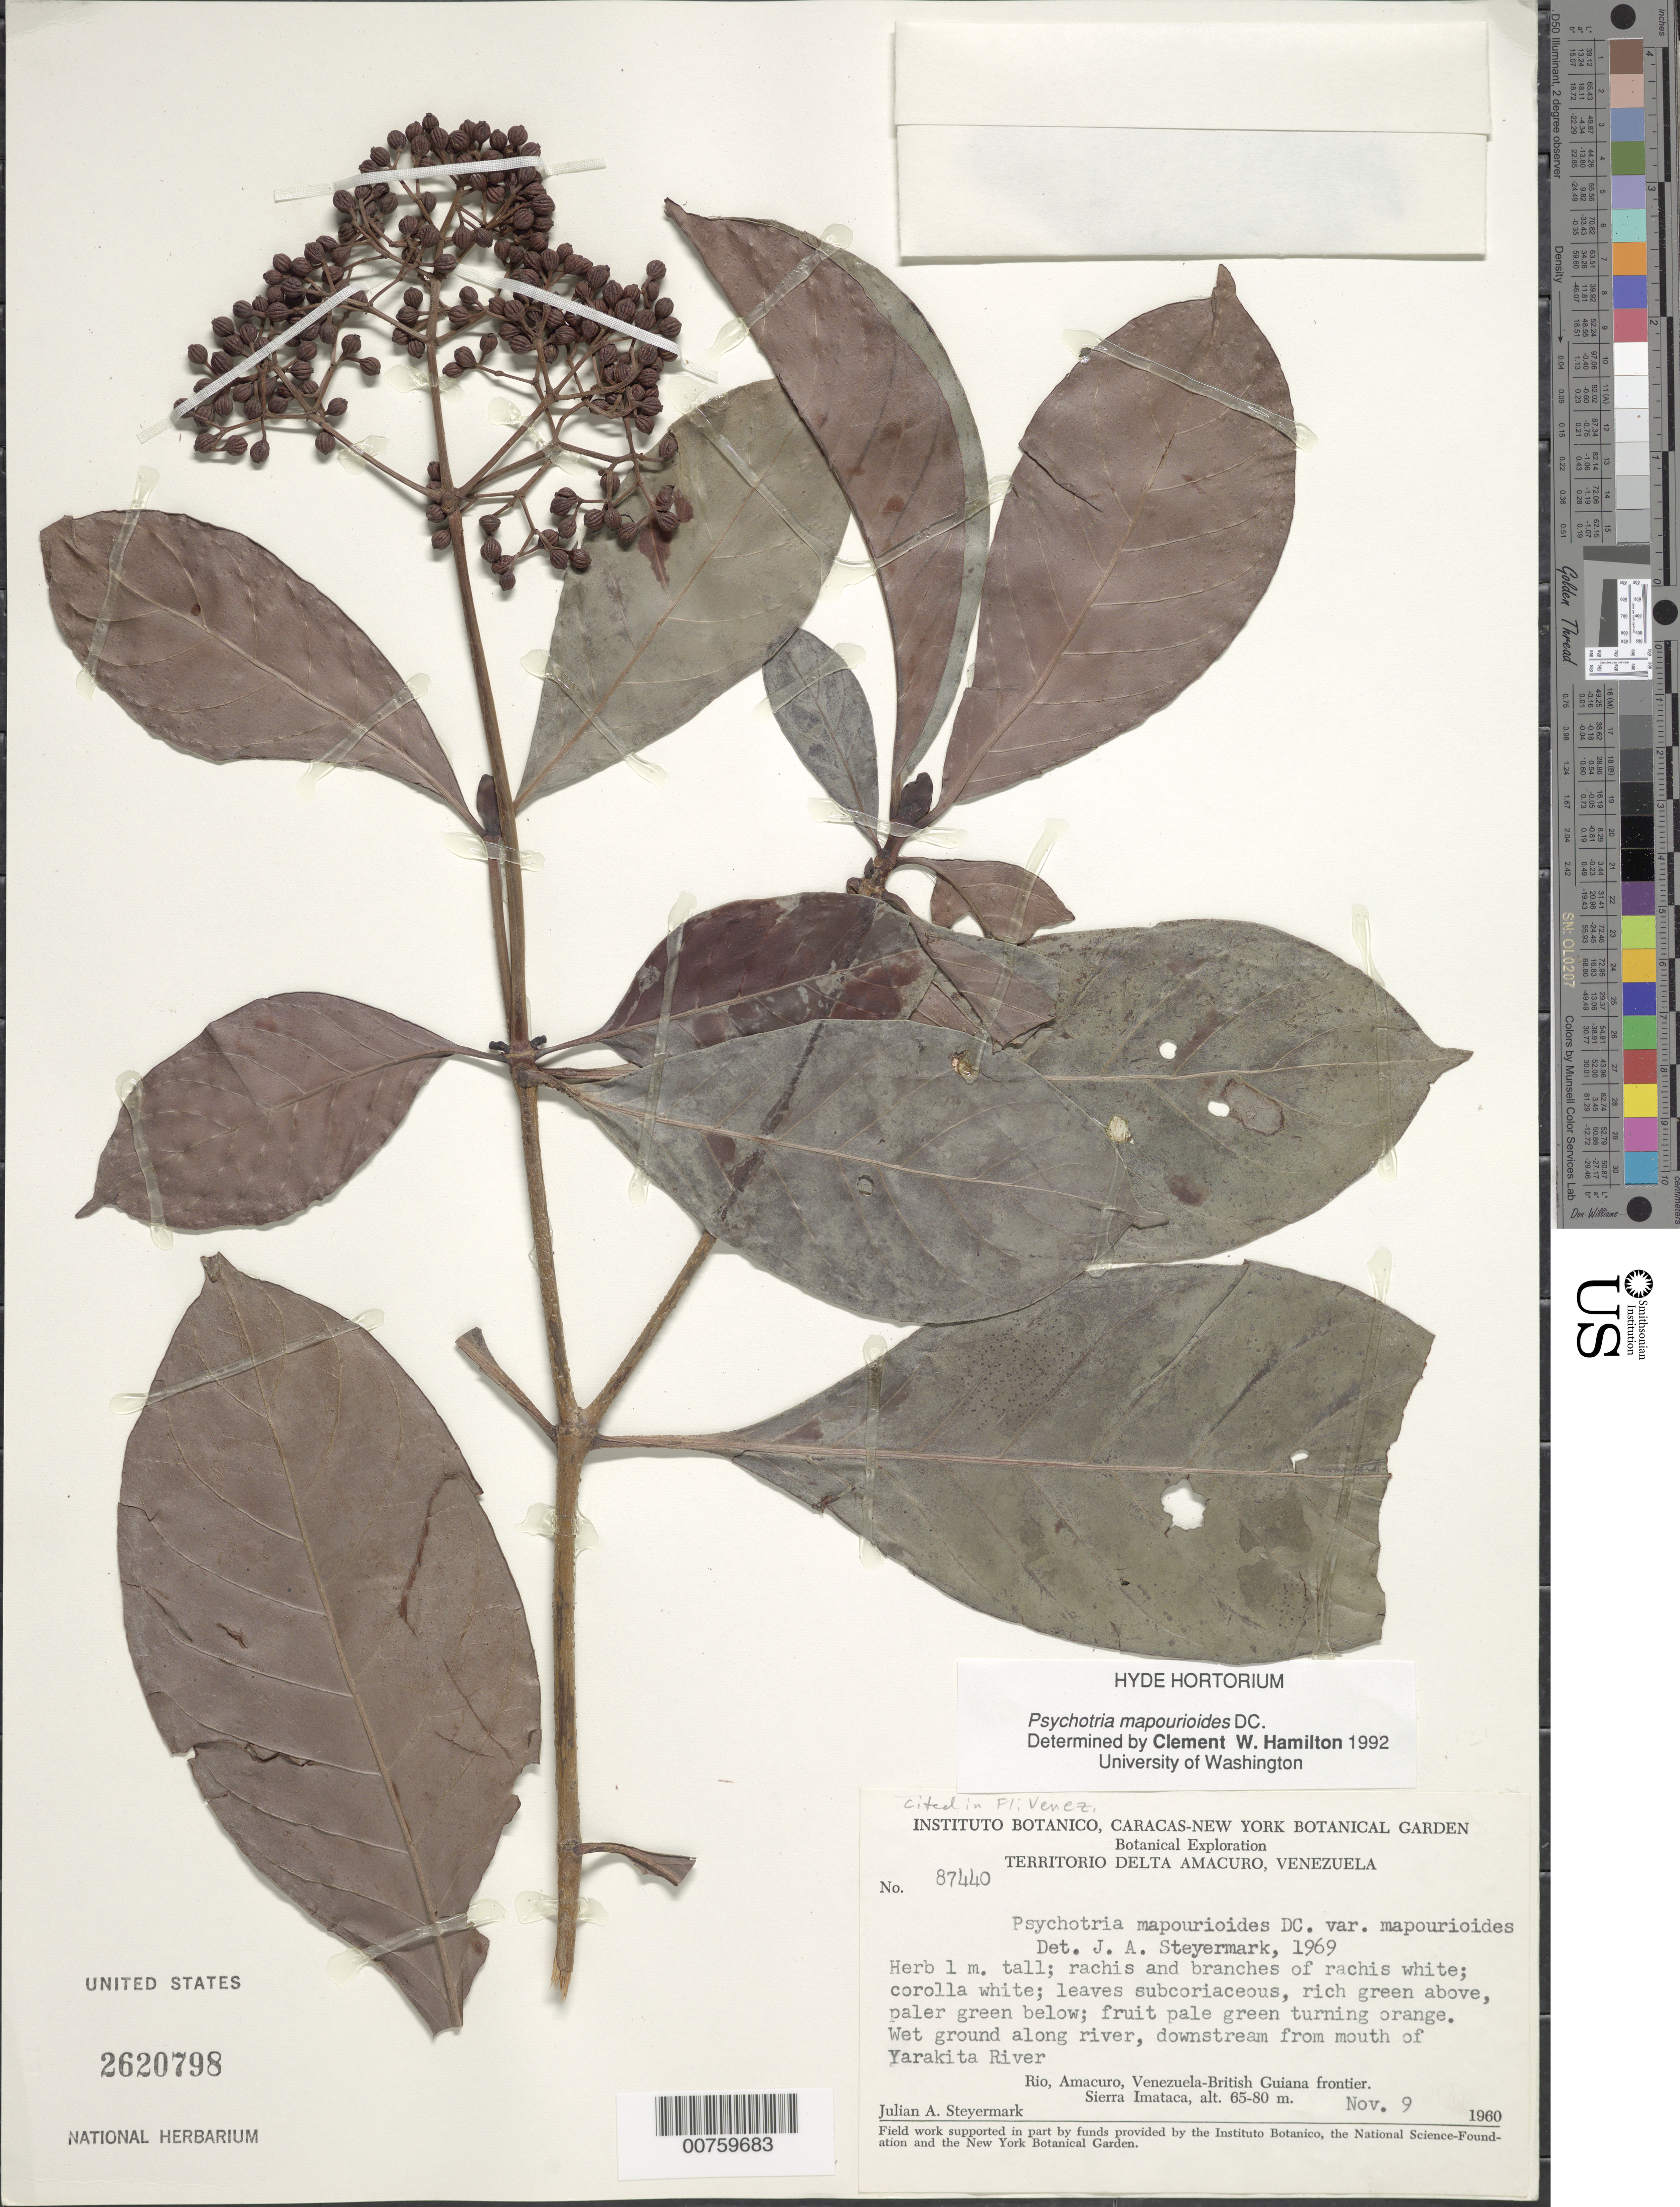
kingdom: Plantae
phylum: Tracheophyta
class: Magnoliopsida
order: Gentianales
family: Rubiaceae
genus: Psychotria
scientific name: Psychotria mapourioides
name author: DC.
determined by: Hamilton, C. W.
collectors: J. Steyermark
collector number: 87440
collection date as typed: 9-Nov-60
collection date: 1960-11-09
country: Venezuela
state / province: Delta Amacuro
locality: Rio Amacuro, Sierra Imataca, Venezuela-Guyana border; downstream from mouth of Yarakita River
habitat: Wet ground along river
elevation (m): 65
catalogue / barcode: US 2620798